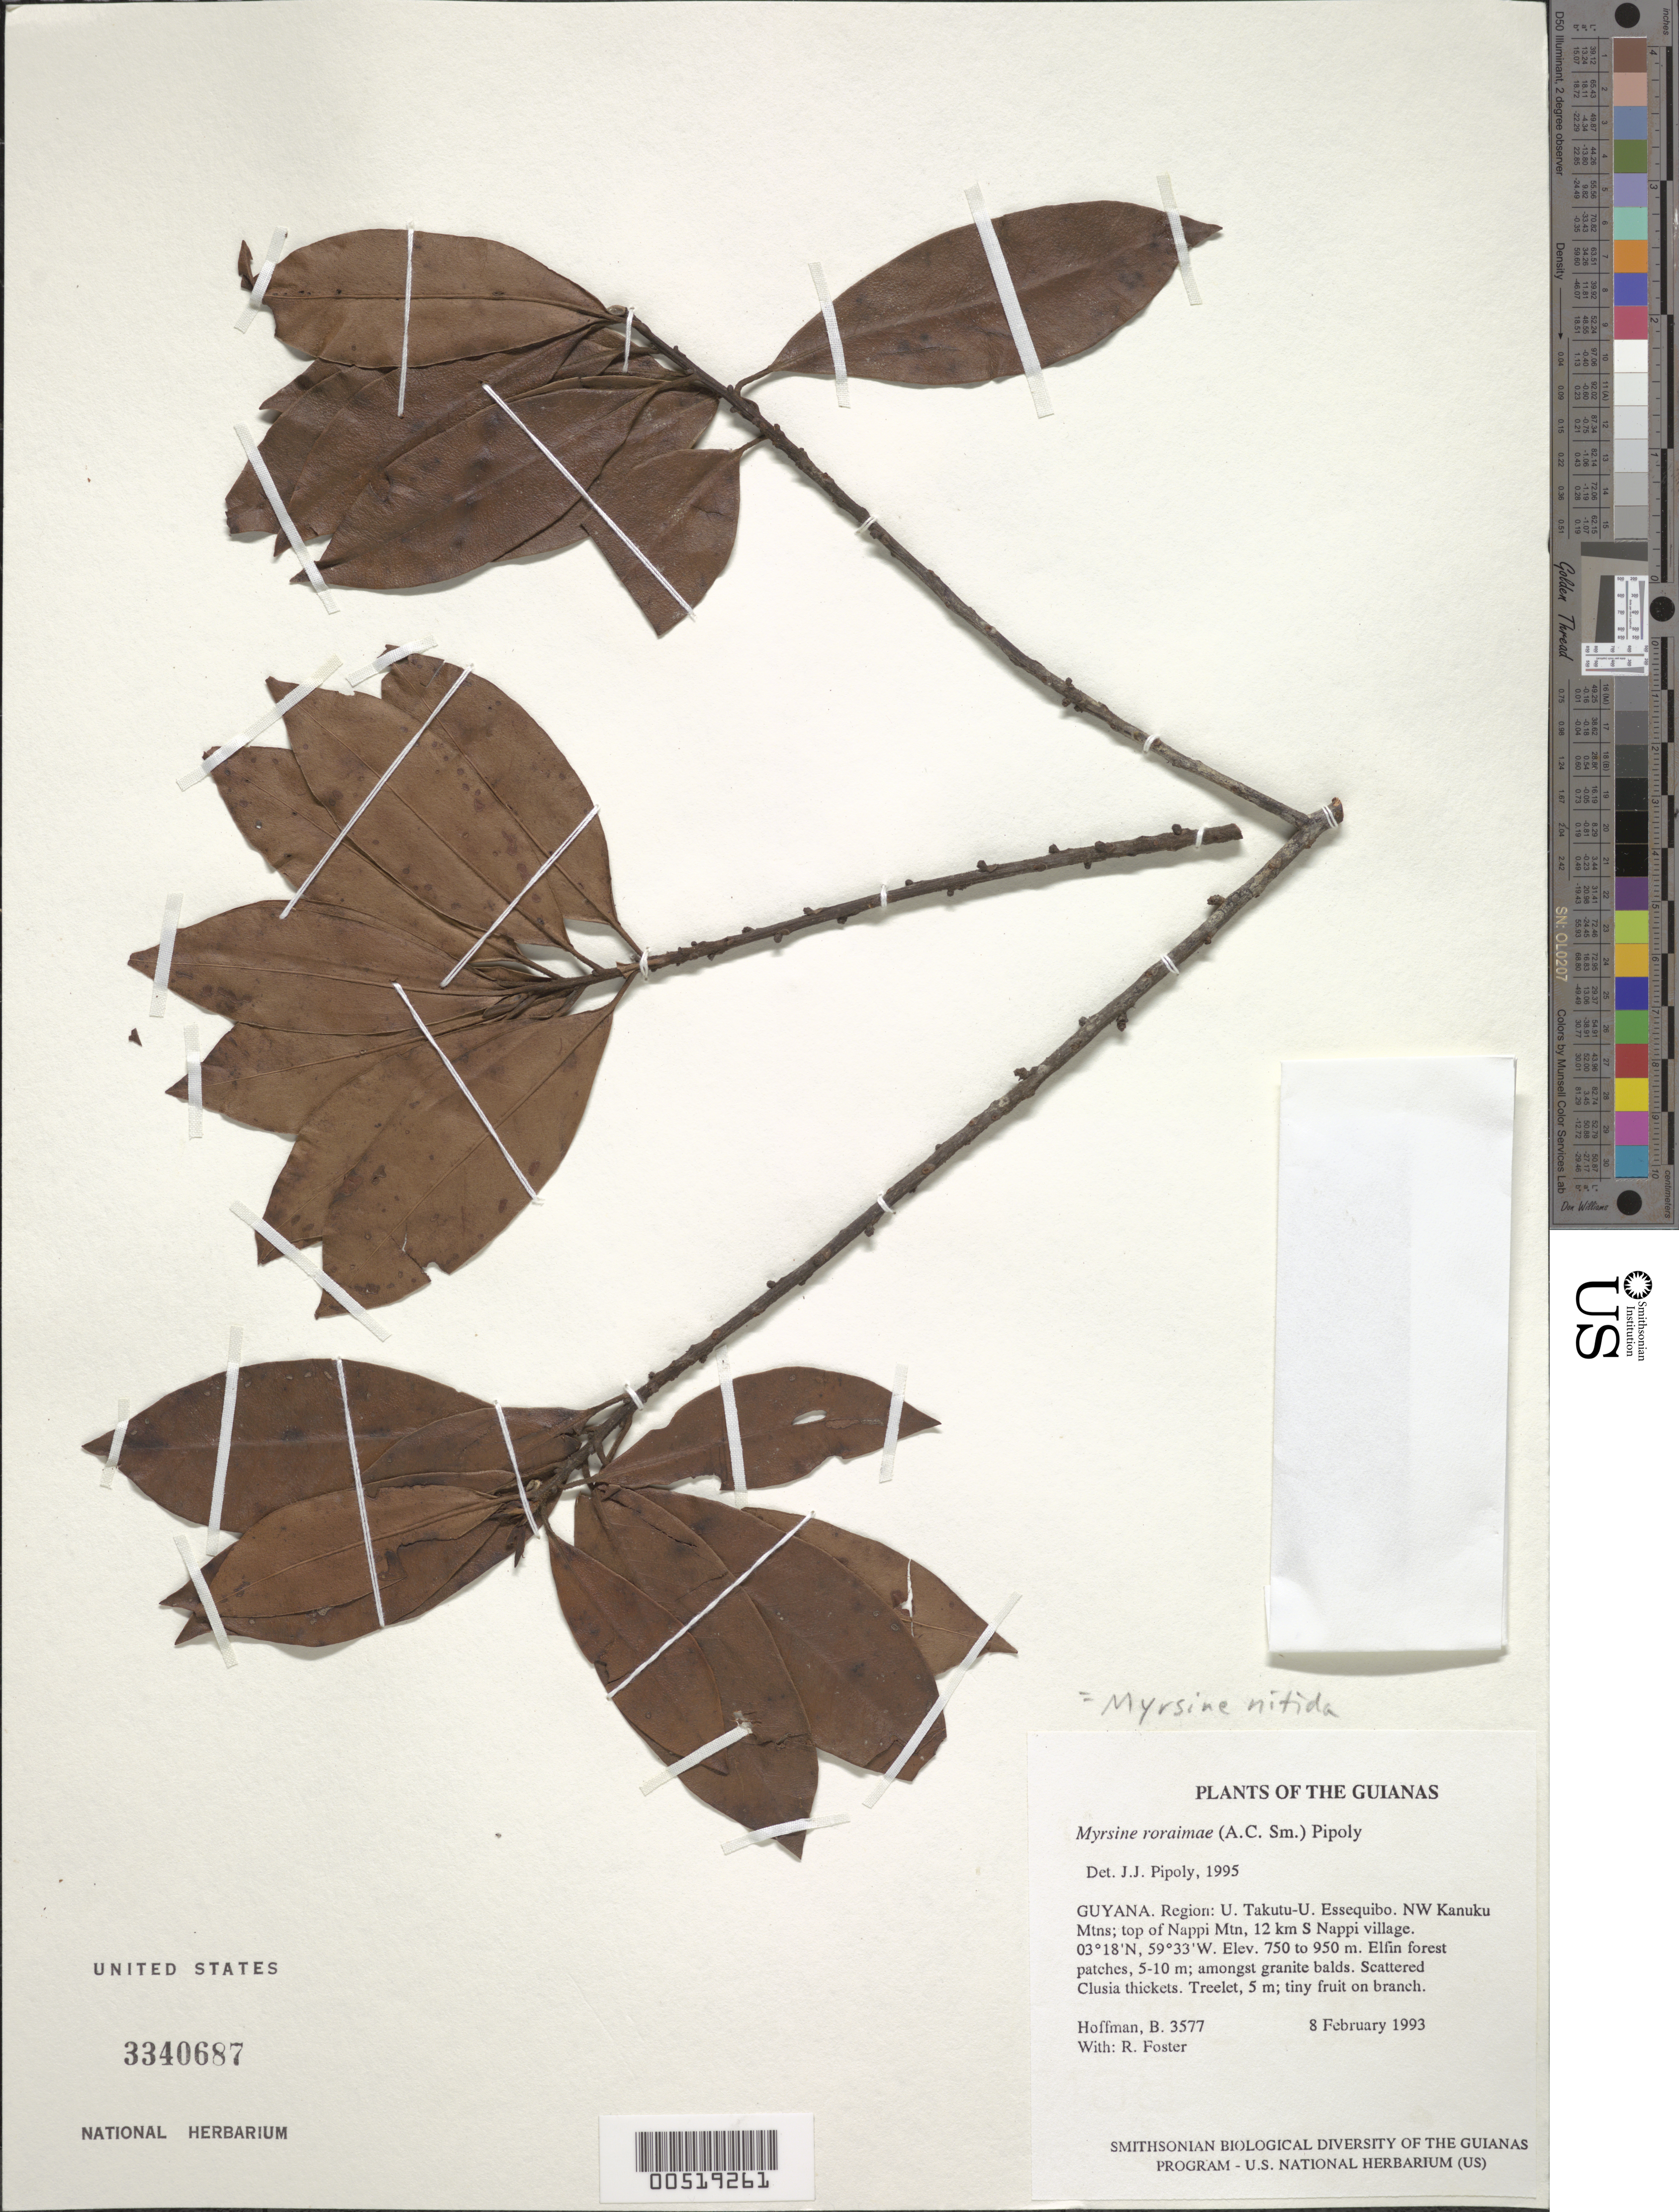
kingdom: Plantae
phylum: Tracheophyta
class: Magnoliopsida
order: Ericales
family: Primulaceae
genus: Myrsine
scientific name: Myrsine roraimensis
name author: (A.C. Sm.)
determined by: Pipoly, J. J., III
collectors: B. Hoffman & R. Foster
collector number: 3577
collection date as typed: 8 February 1993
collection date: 1993-02-08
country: Guyana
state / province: U. Takutu-U. Essequibo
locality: NW Kanuku Mountains; top of Nappi Mountain, 12 km S of Nappi village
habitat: Elfin forest patches, 5-10 m; amongst granite balds. Scattered Clusia thickets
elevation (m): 750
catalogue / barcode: US 3340687